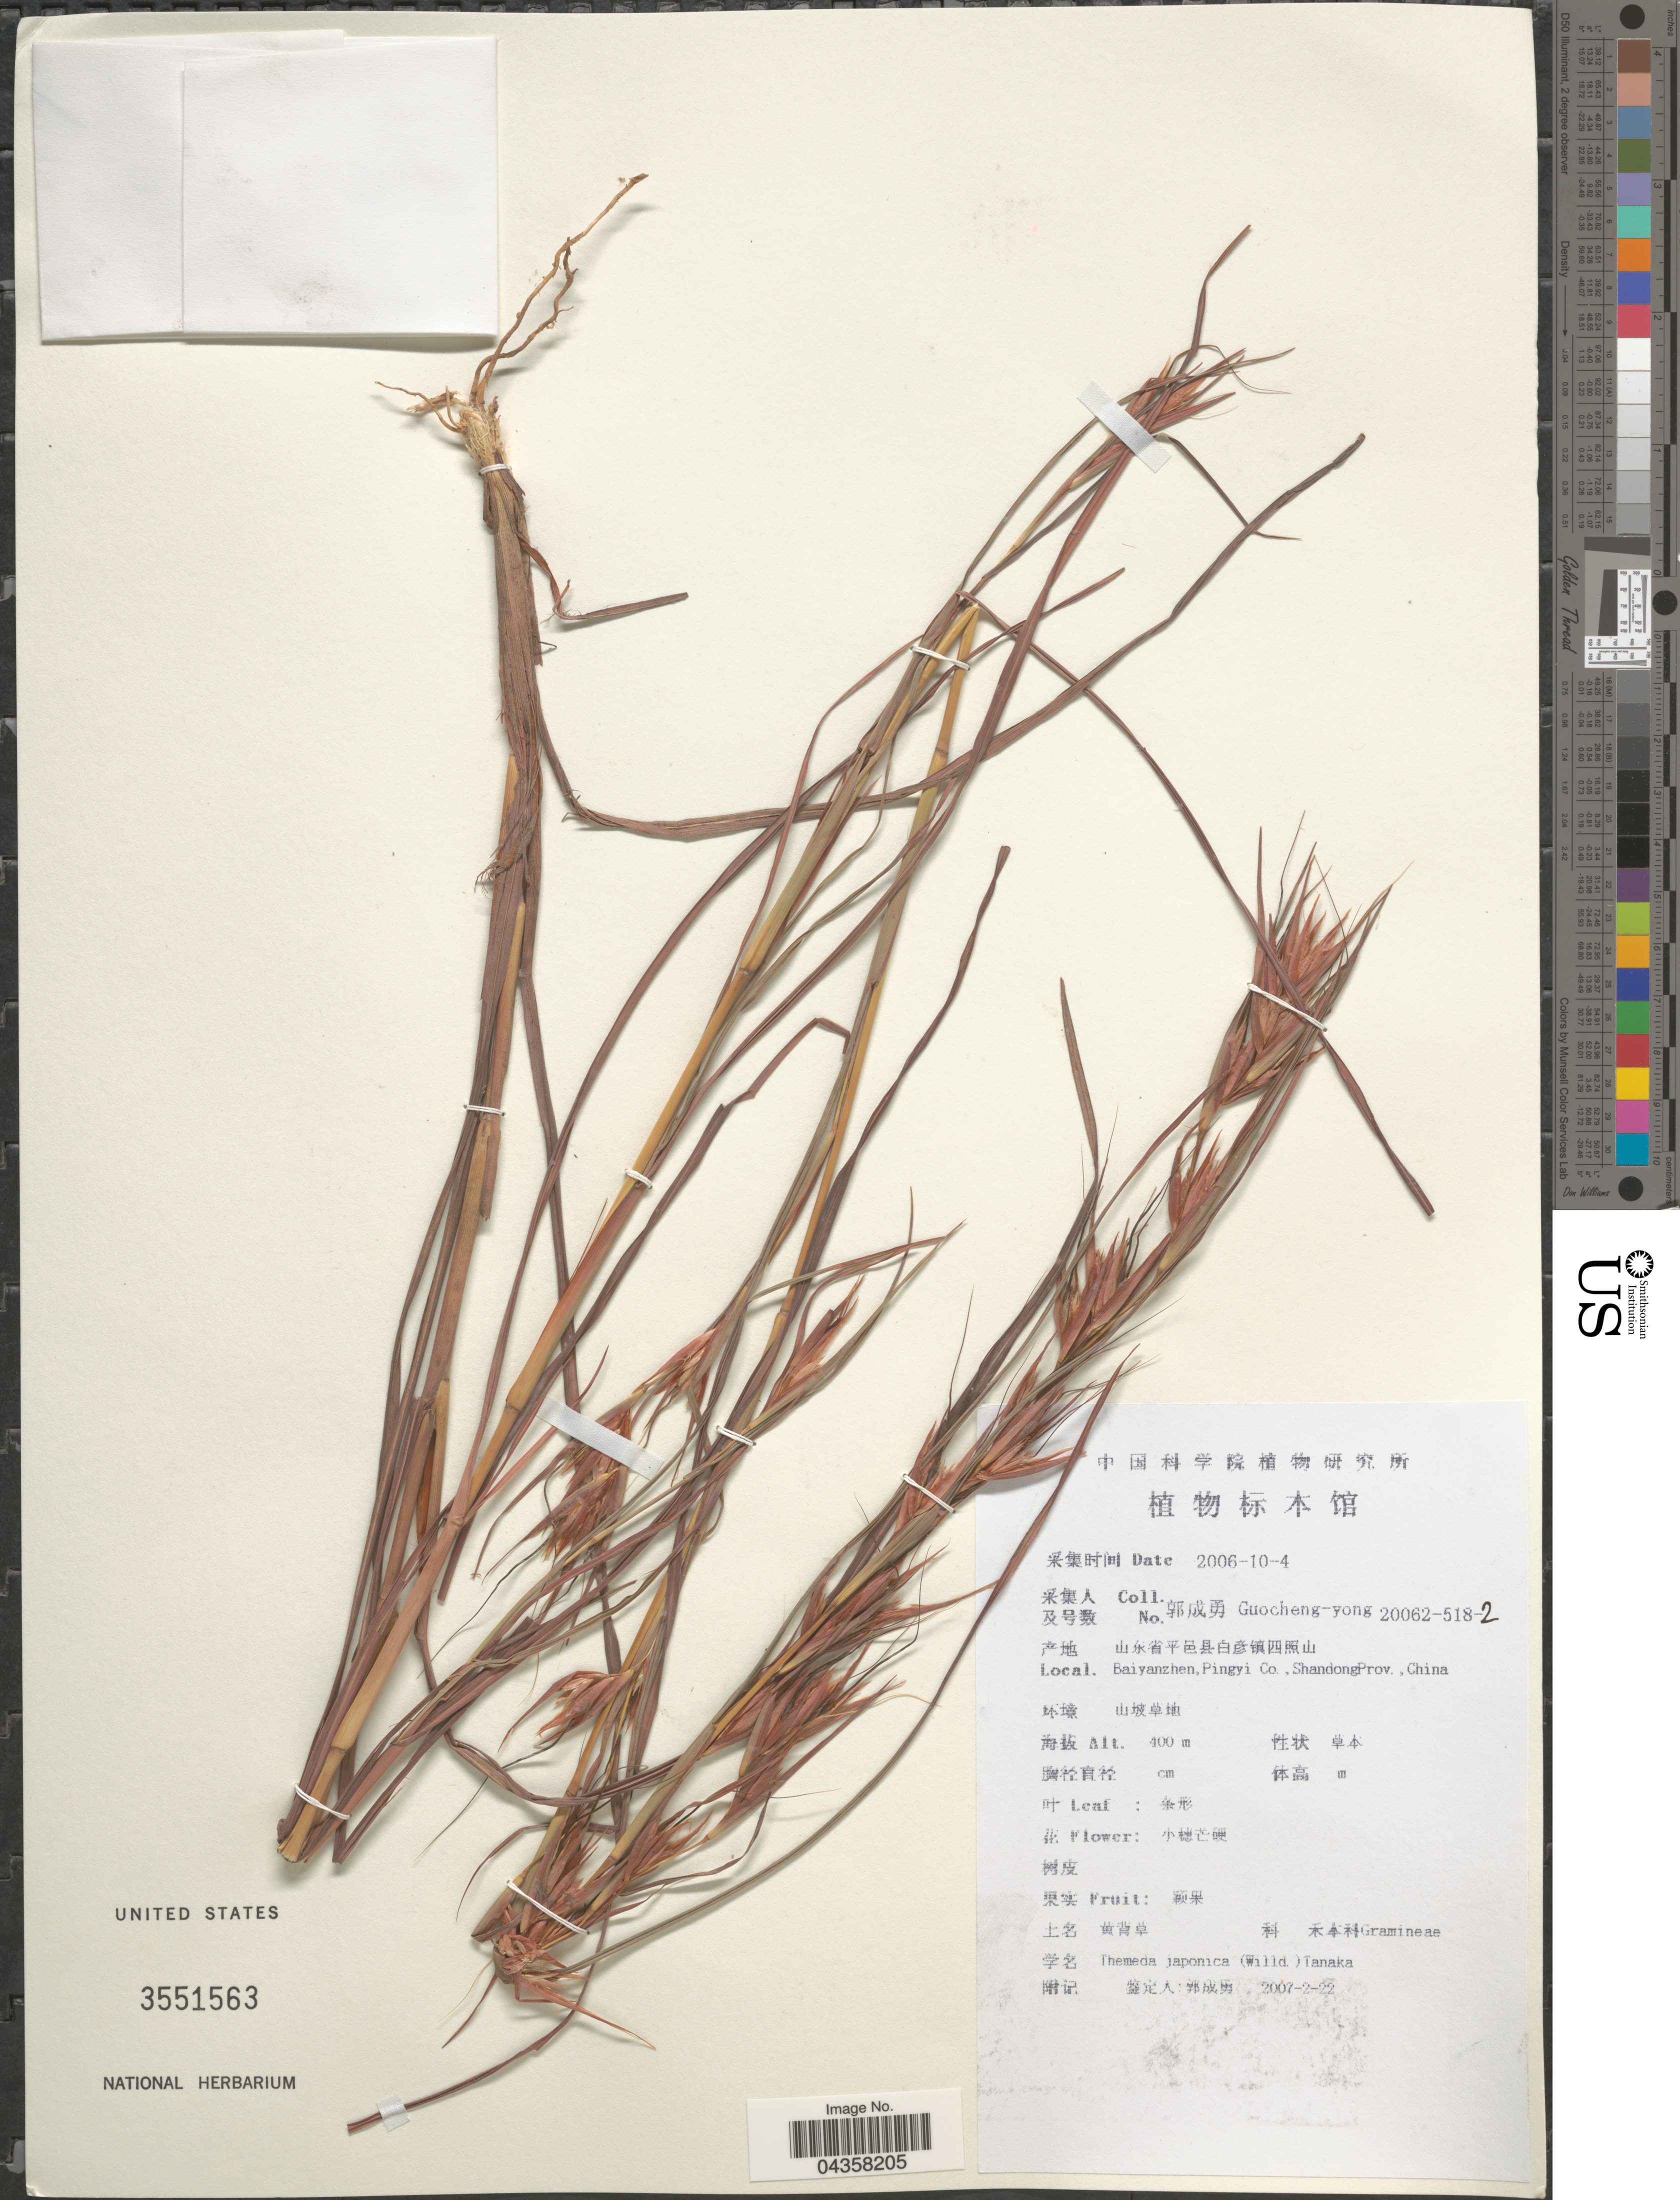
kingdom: Plantae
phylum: Tracheophyta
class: Liliopsida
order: Poales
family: Poaceae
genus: Themeda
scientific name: Themeda triandra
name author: Forssk.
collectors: Guo cheng-yong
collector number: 20062-518-2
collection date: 2006-10-04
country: China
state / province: Shandong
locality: Baiyanzhen, Pingyi Co., Shandong Prov. x.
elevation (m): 400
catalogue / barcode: US 3551563